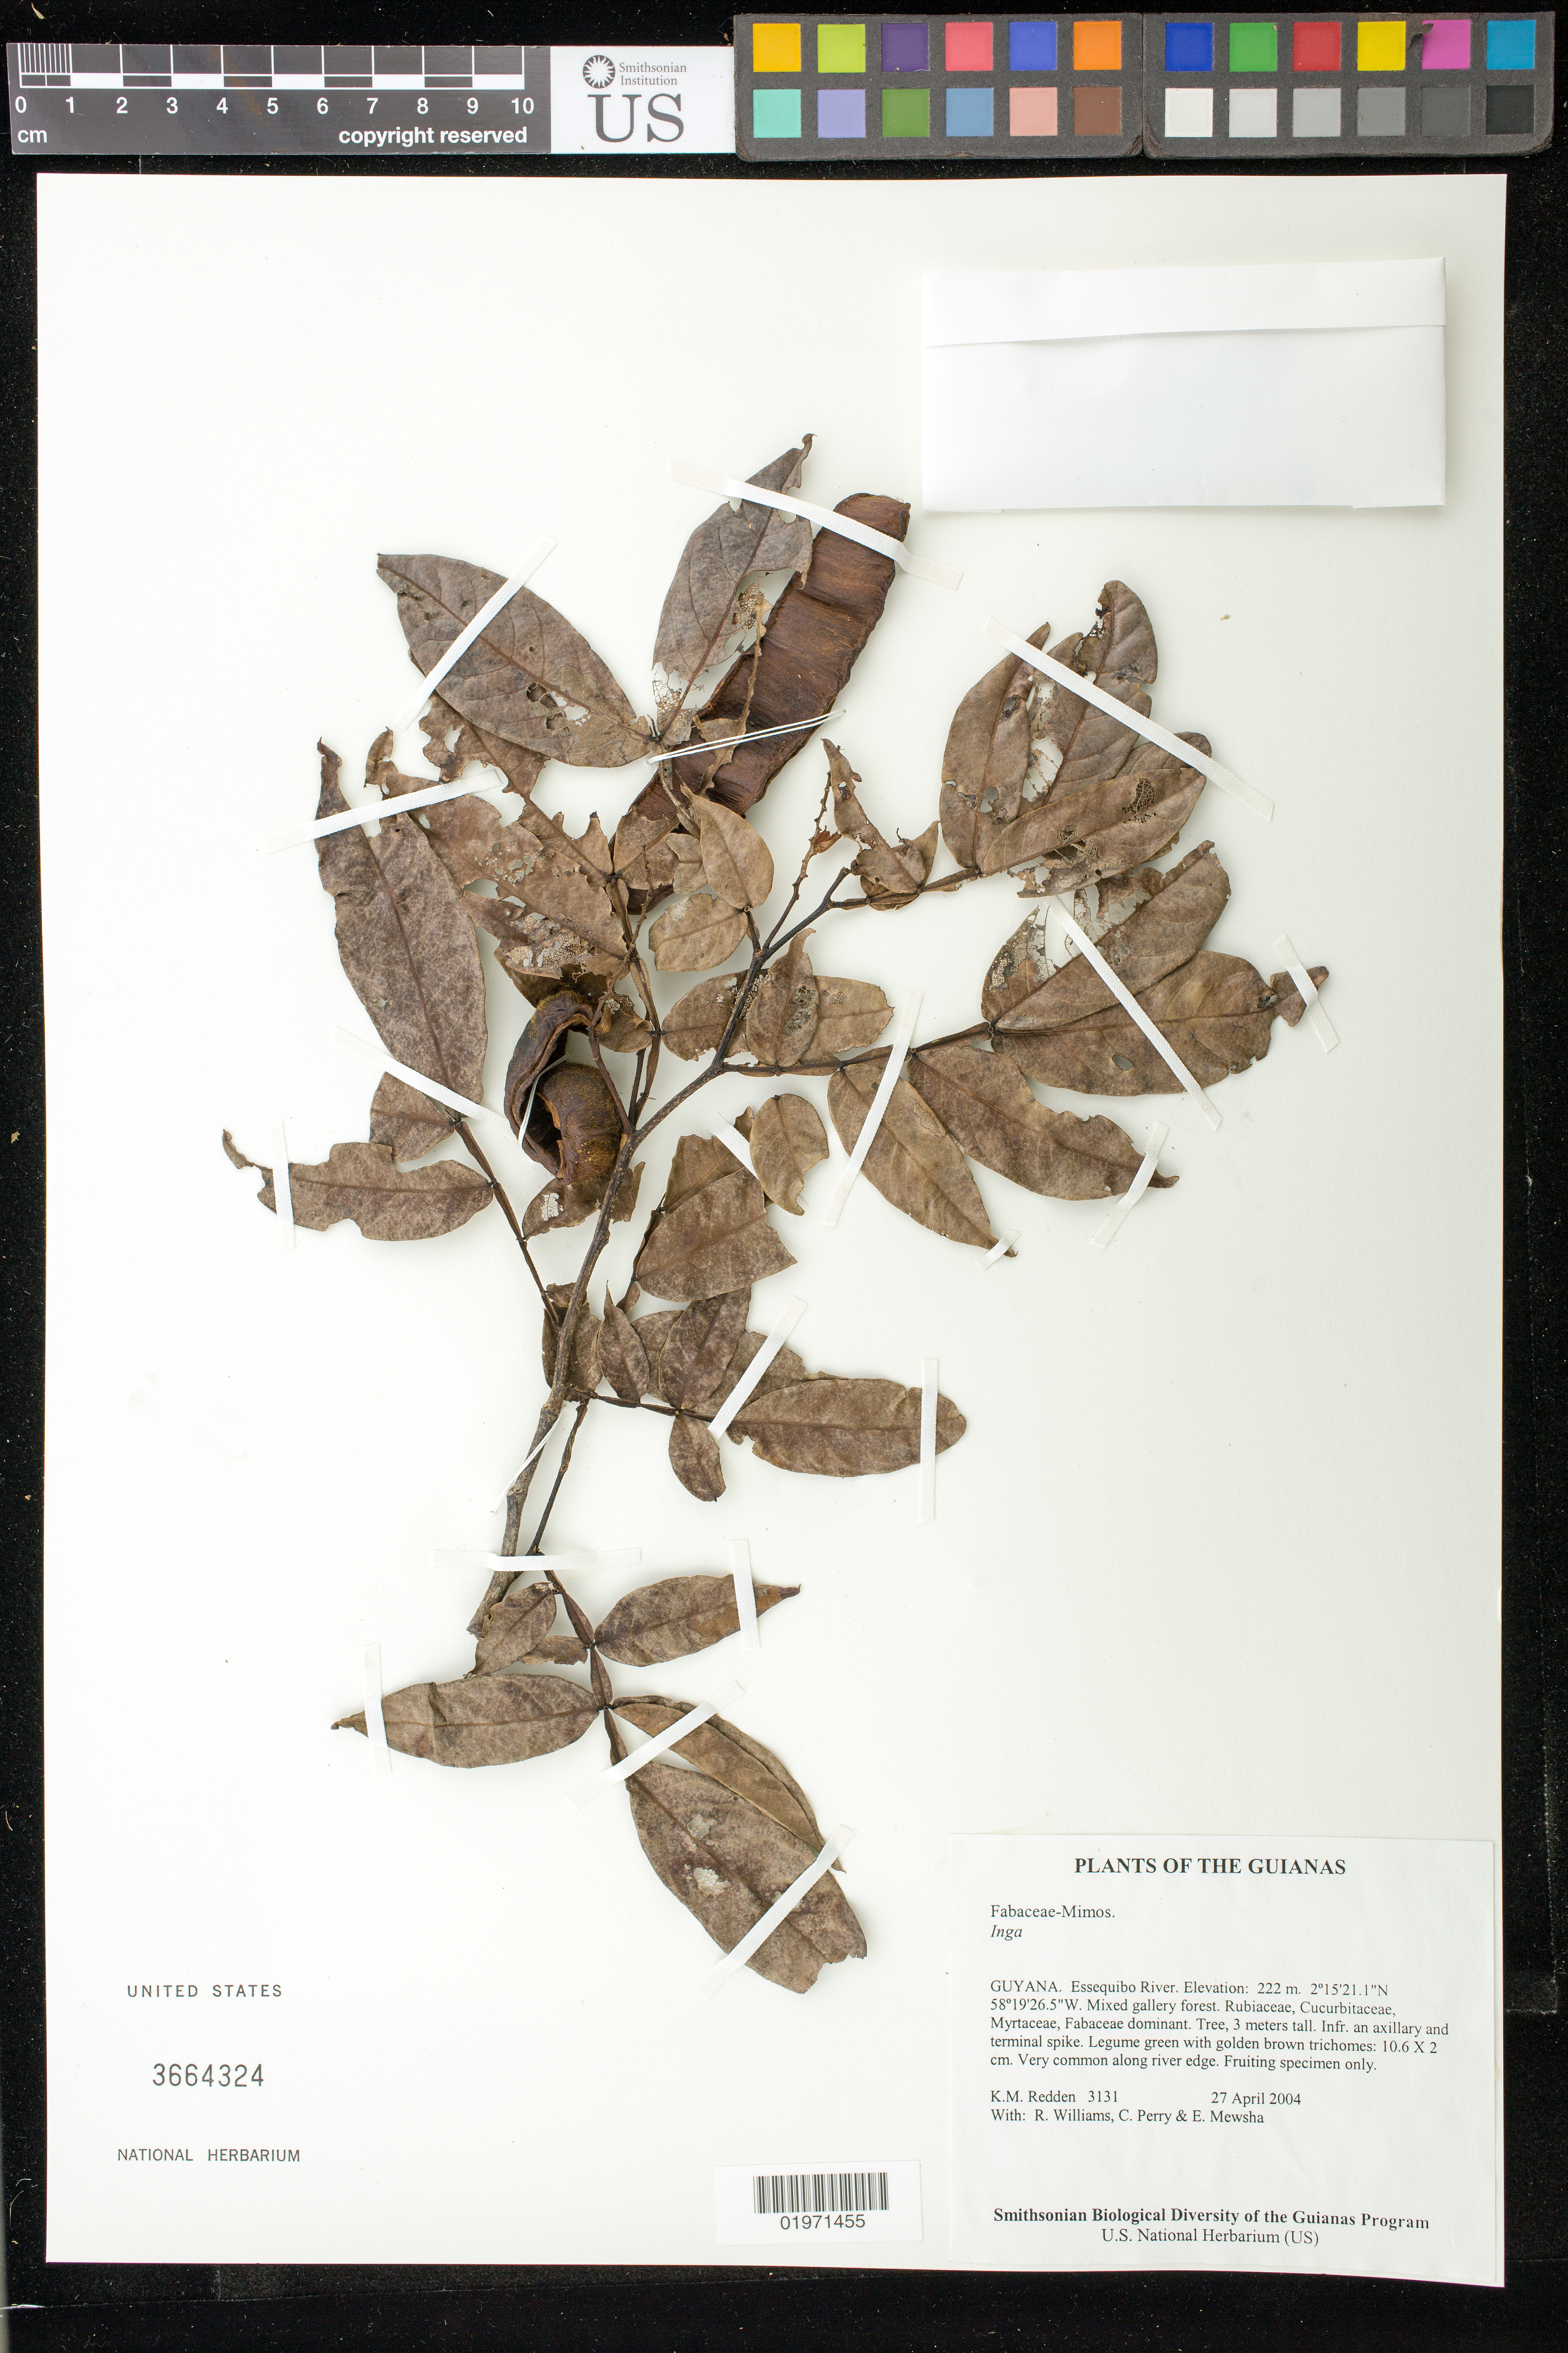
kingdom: Plantae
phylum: Tracheophyta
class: Magnoliopsida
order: Fabales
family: Fabaceae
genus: Inga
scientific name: Inga sp.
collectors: K. M. Redden, R. Williams, C. Perry & E. Mewsha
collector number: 3131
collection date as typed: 27 April 2004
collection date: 2004-04-27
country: Guyana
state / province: U. Takutu-U. Essequibo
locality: Essequibo River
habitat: Mixed gallery forest. Rubiaceae, Cucurbitaceae, Myrtaceae, Fabaceae dominant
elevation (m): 222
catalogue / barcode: US 3664324